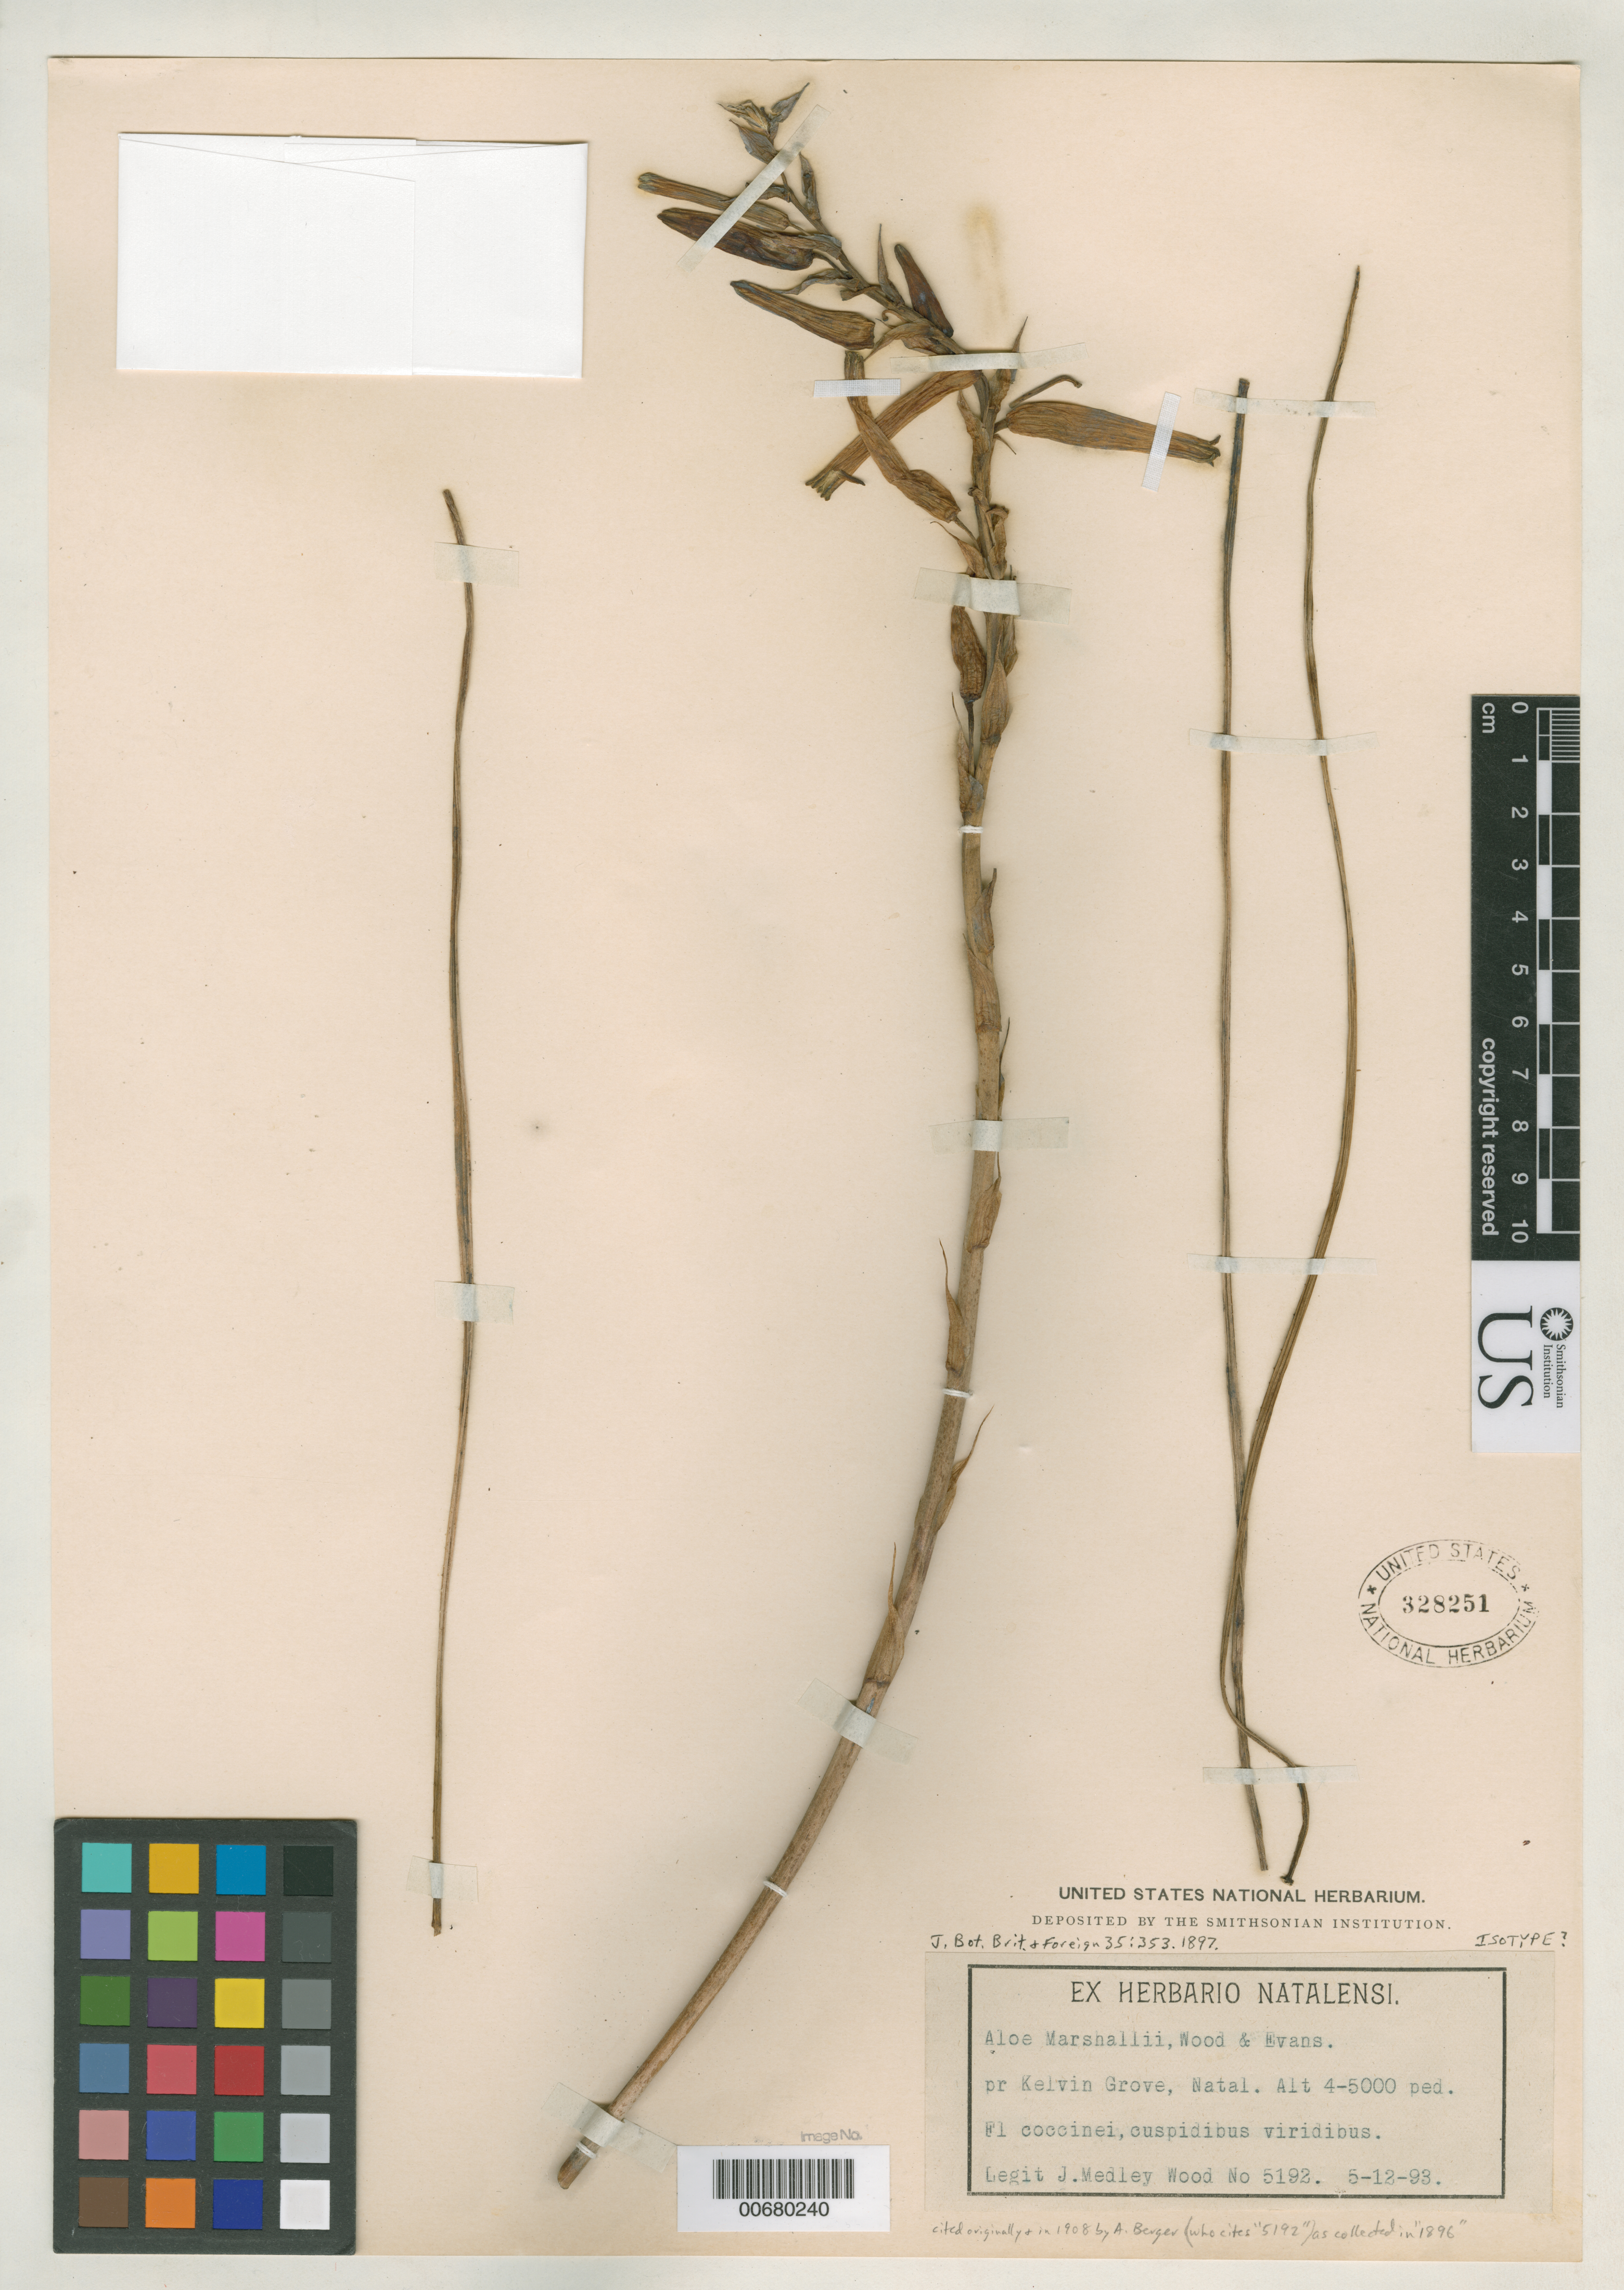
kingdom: Plantae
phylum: Tracheophyta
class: Liliopsida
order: Asparagales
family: Asphodelaceae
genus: Aloe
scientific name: Aloe marshallii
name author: J.M. Wood & M.S. Evans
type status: Possible Isotype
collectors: J. M. Wood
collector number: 5192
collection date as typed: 12 May 1893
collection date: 1893-05-12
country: South Africa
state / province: KwaZulu-Natal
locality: Kelvin Grove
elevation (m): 1219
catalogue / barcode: US 328251